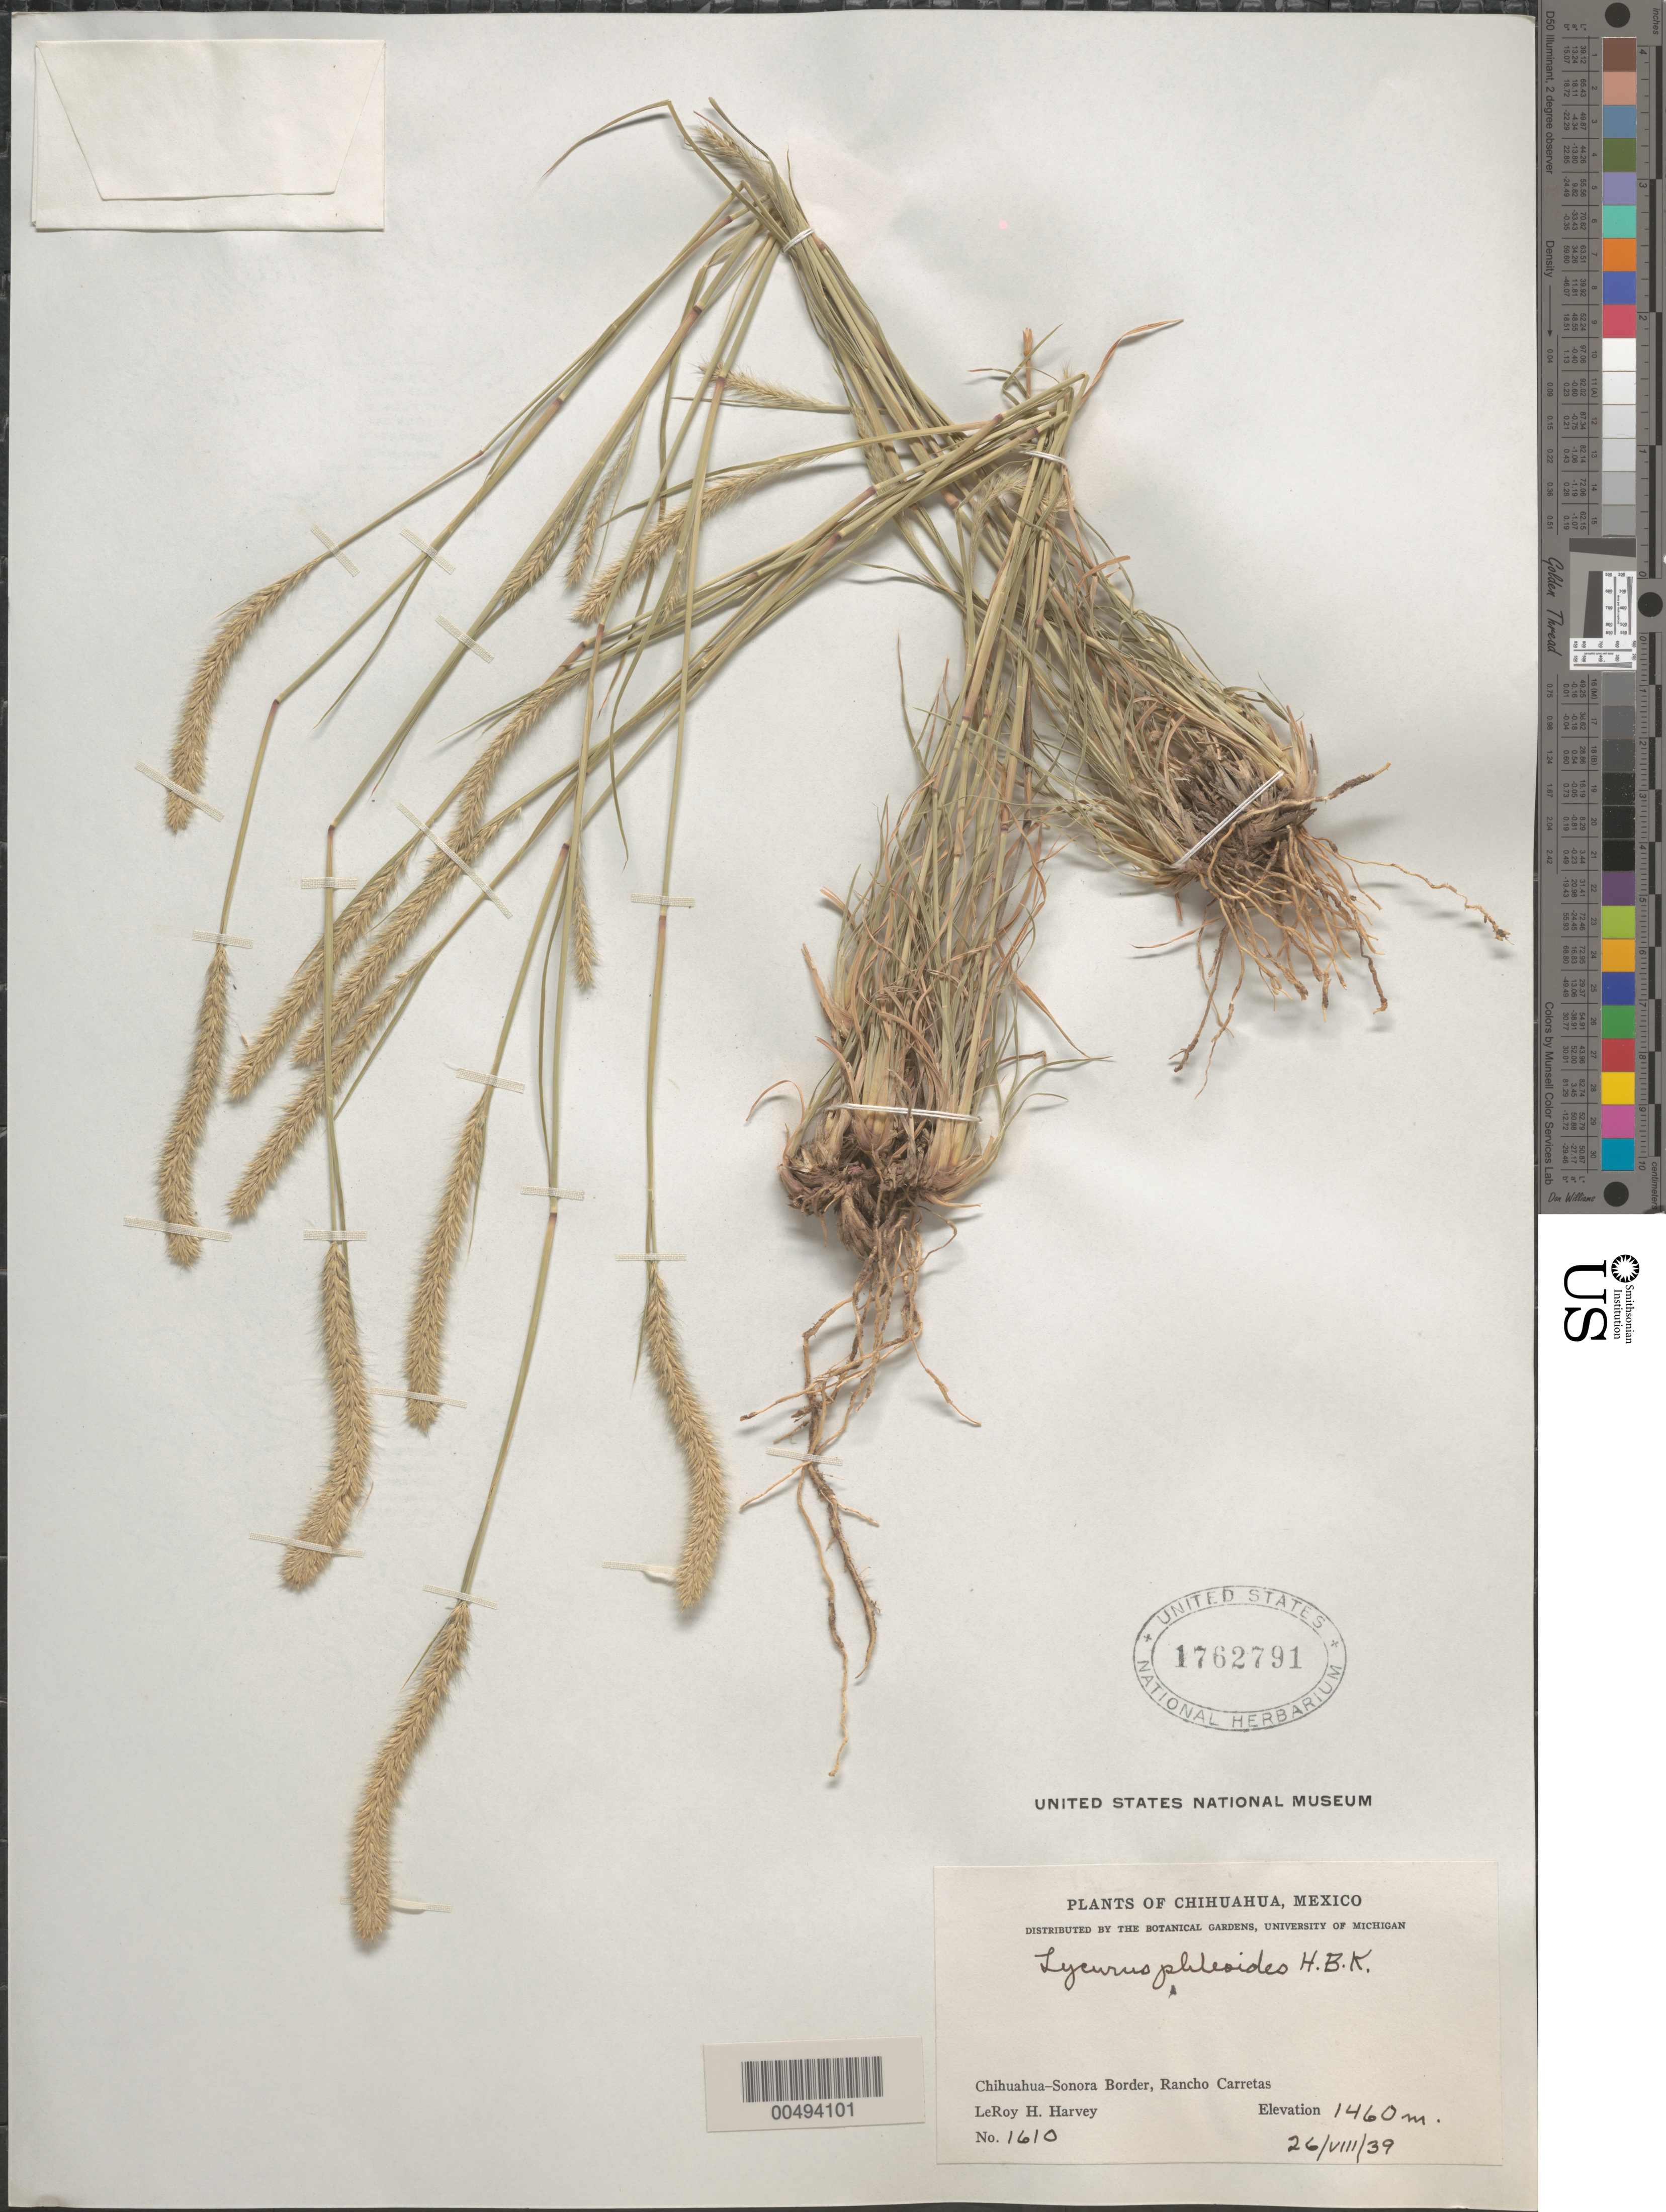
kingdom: Plantae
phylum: Tracheophyta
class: Liliopsida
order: Poales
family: Poaceae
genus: Lycurus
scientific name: Lycurus phleoides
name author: Kunth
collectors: L. H. Harvey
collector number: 1610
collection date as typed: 26 Aug 1939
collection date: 1939-08-26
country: Mexico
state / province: Chihuahua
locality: Chihuahua - Sonora Border, Rancho Carretas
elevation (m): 1460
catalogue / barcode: US 1762791